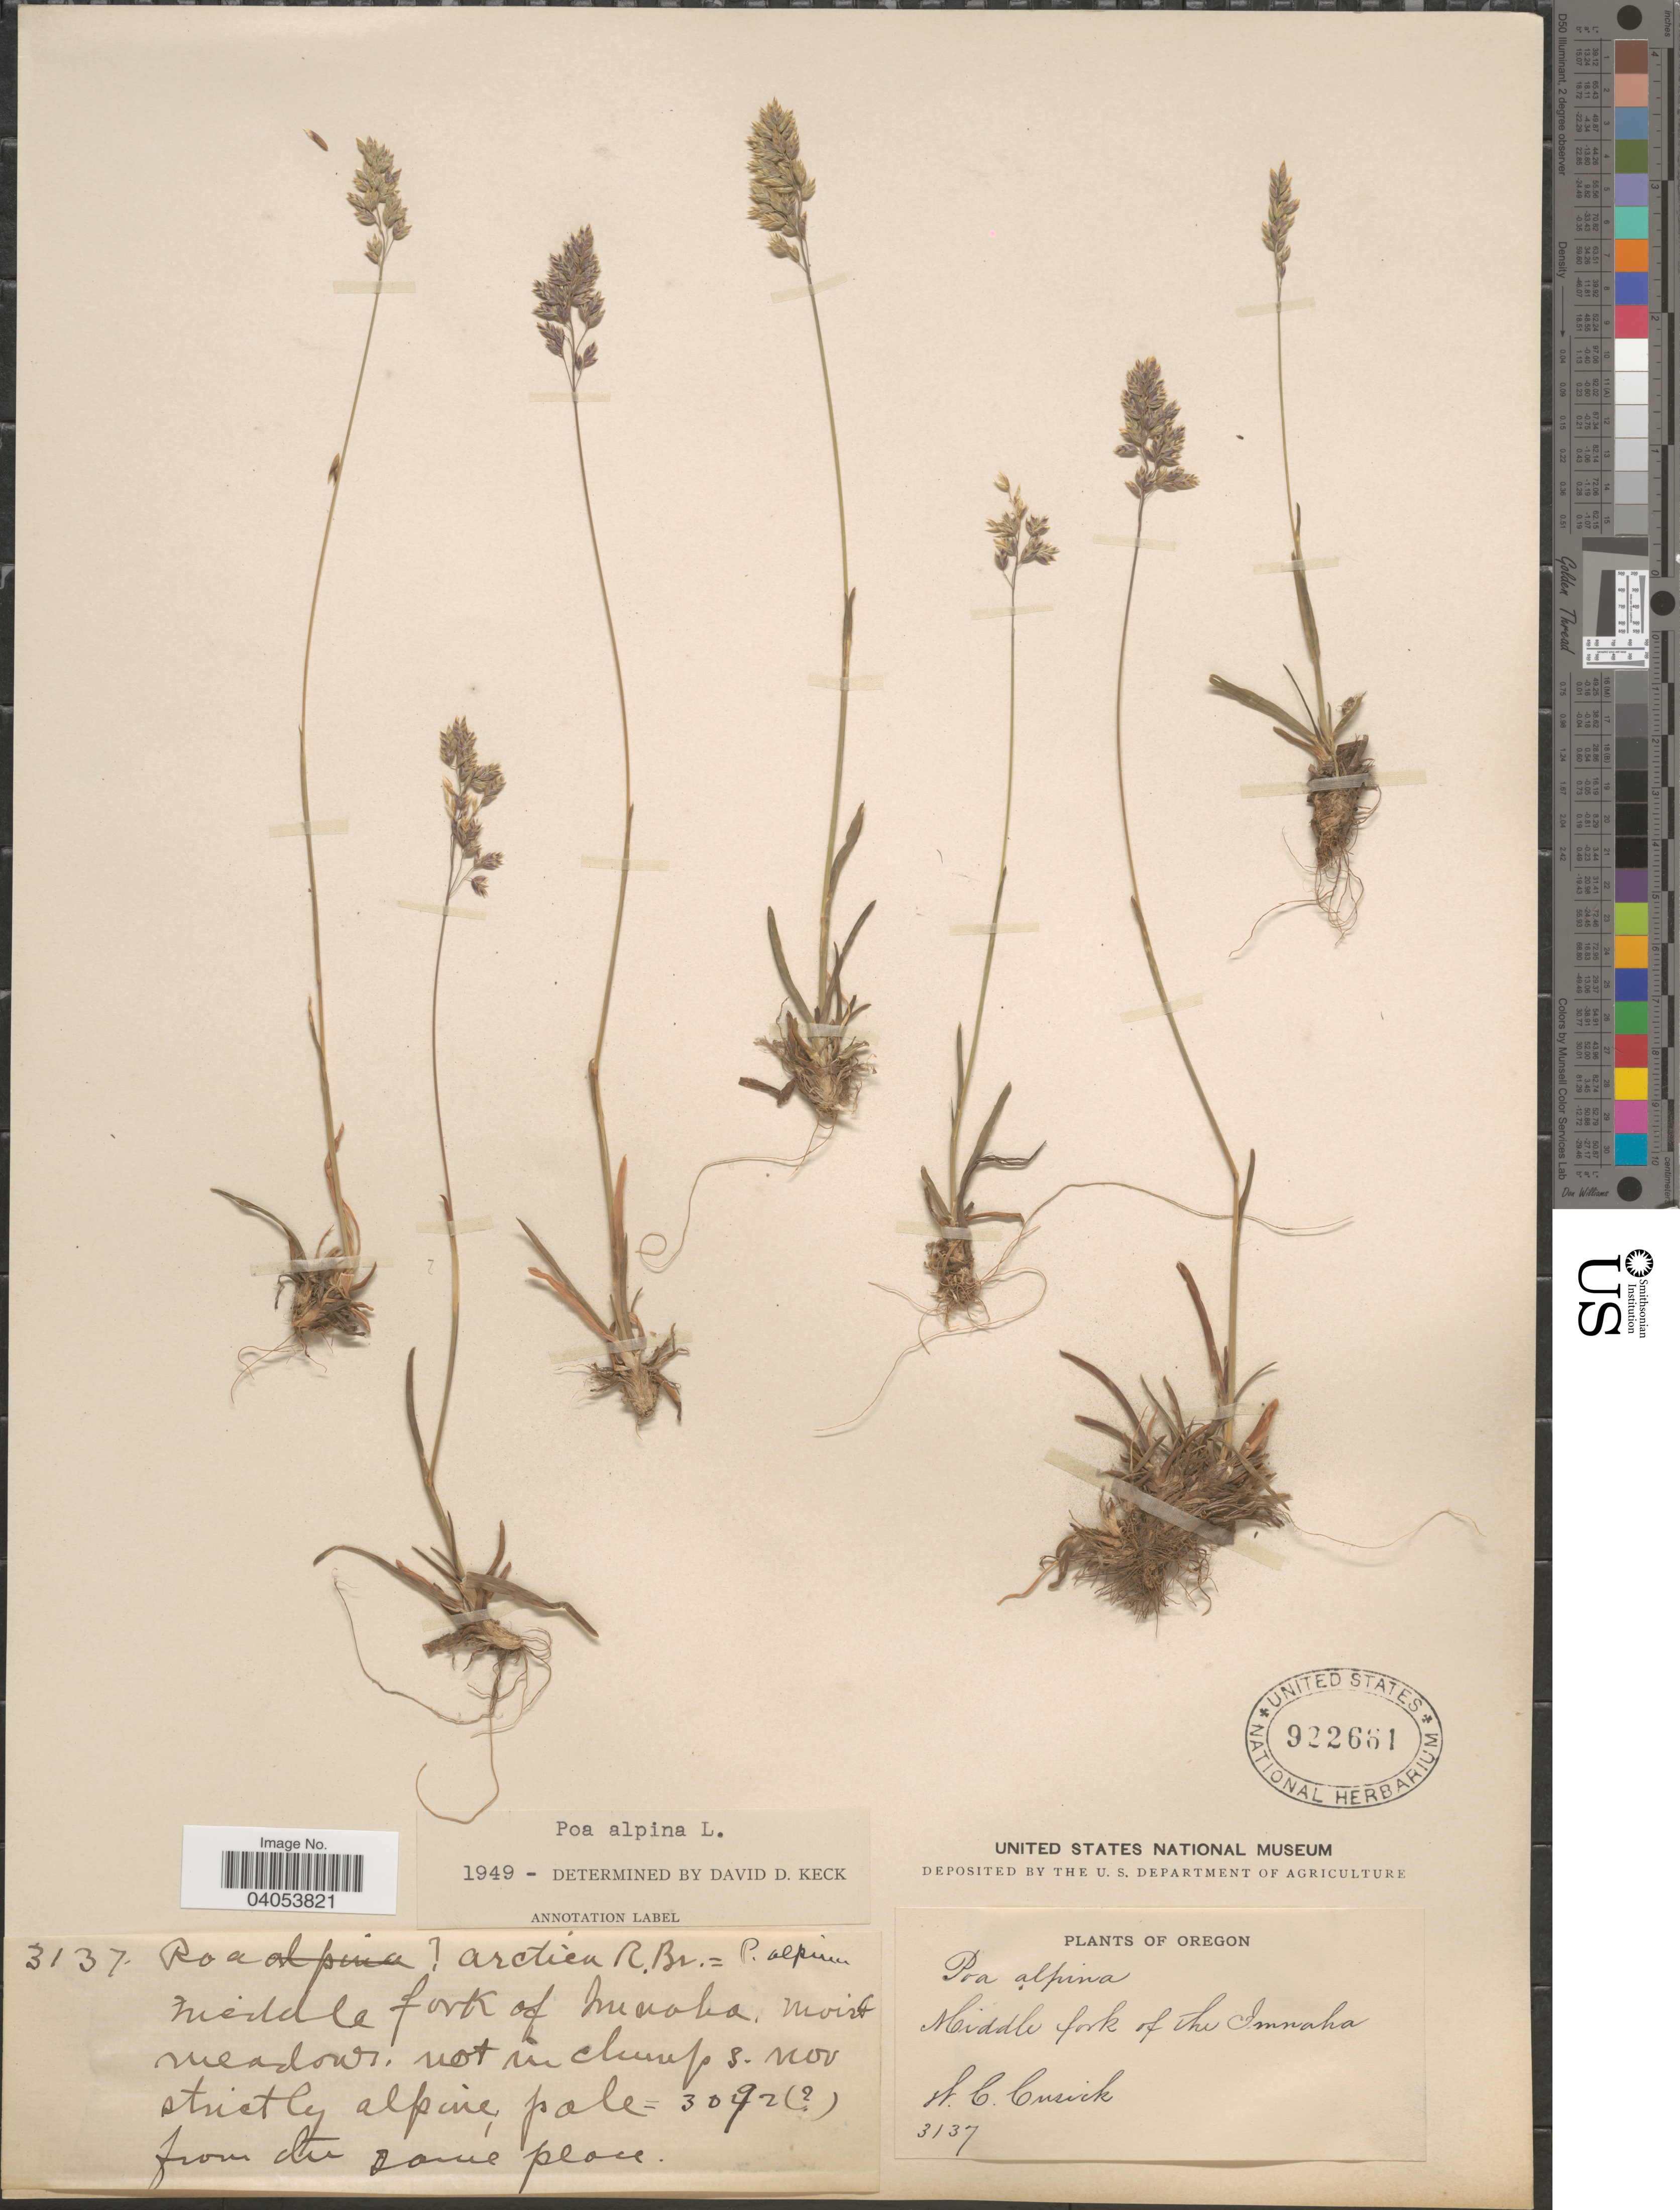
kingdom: Plantae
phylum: Tracheophyta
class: Liliopsida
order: Poales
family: Poaceae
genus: Poa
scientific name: Poa alpina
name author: L.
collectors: W. C. Cusick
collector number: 3137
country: United States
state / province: Oregon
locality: Middle fork of the Imnaka.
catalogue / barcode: US 922661